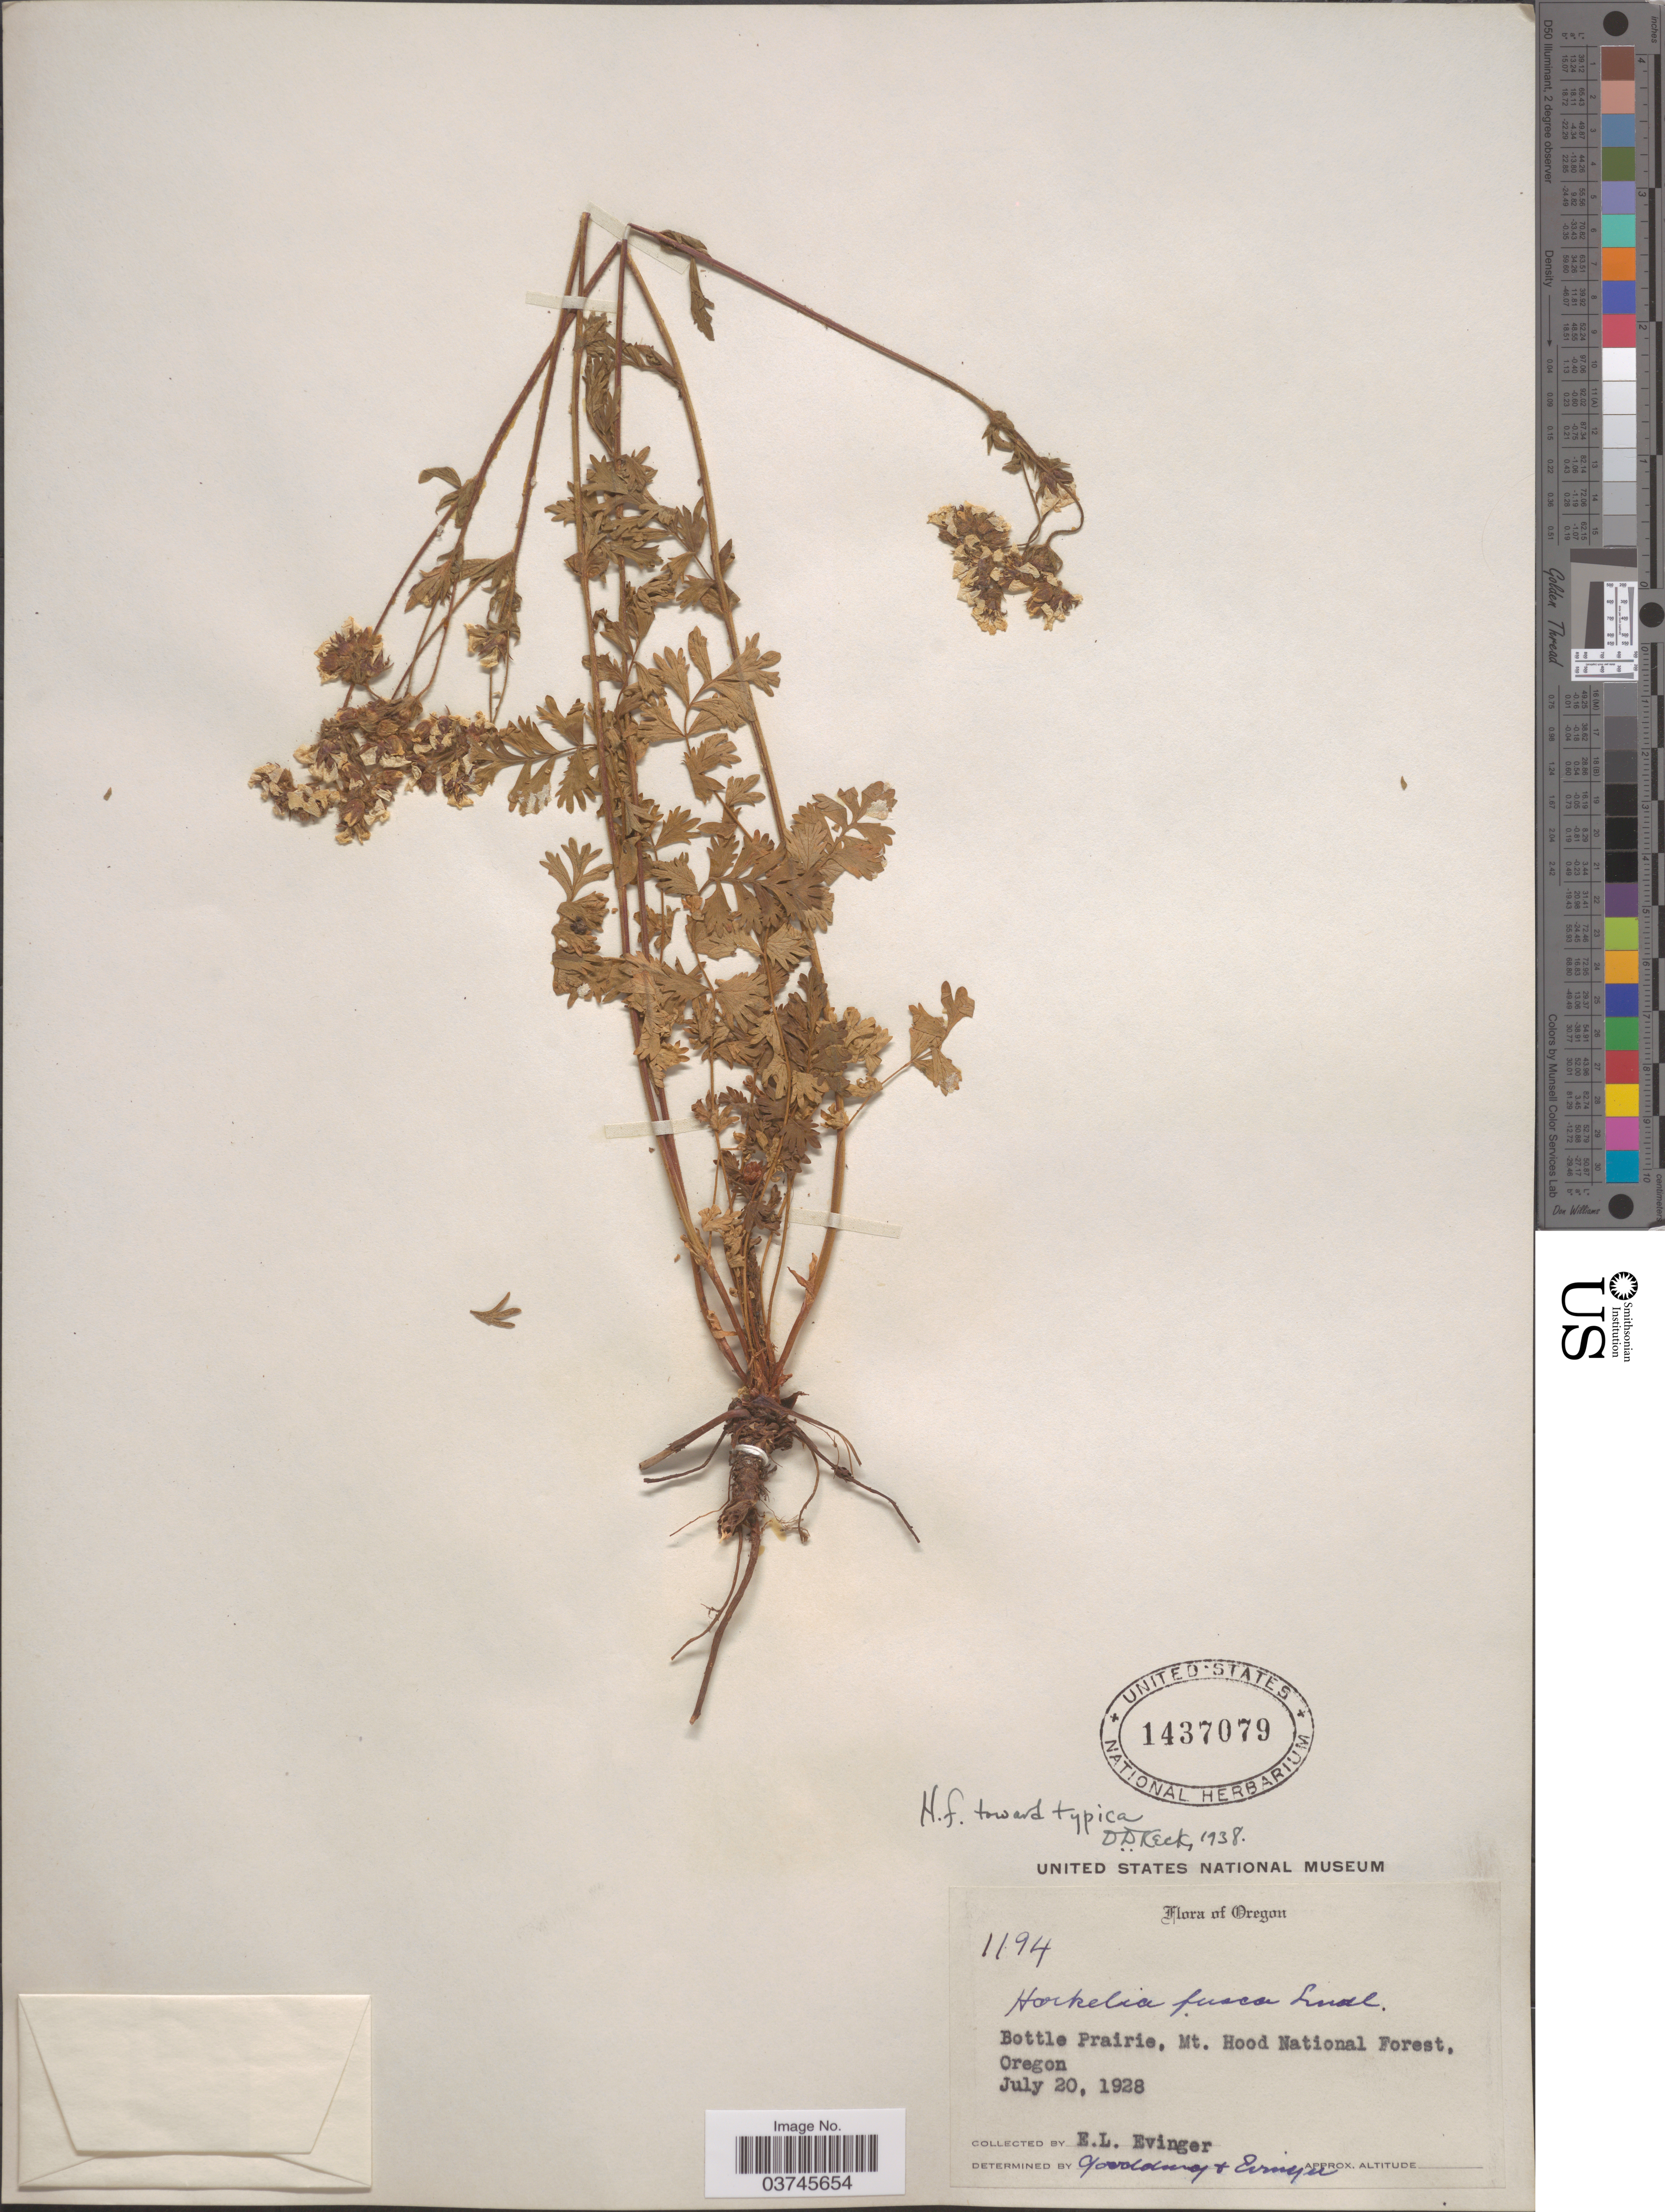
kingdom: Plantae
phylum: Tracheophyta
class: Magnoliopsida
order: Rosales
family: Rosaceae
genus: Potentilla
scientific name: Potentilla douglasii var. douglasii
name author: Greene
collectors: E. Evinger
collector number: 1194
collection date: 1928-07-20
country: United States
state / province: Oregon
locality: Bottle Prairie, Mt. Hood National Forest.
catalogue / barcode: US 1437079